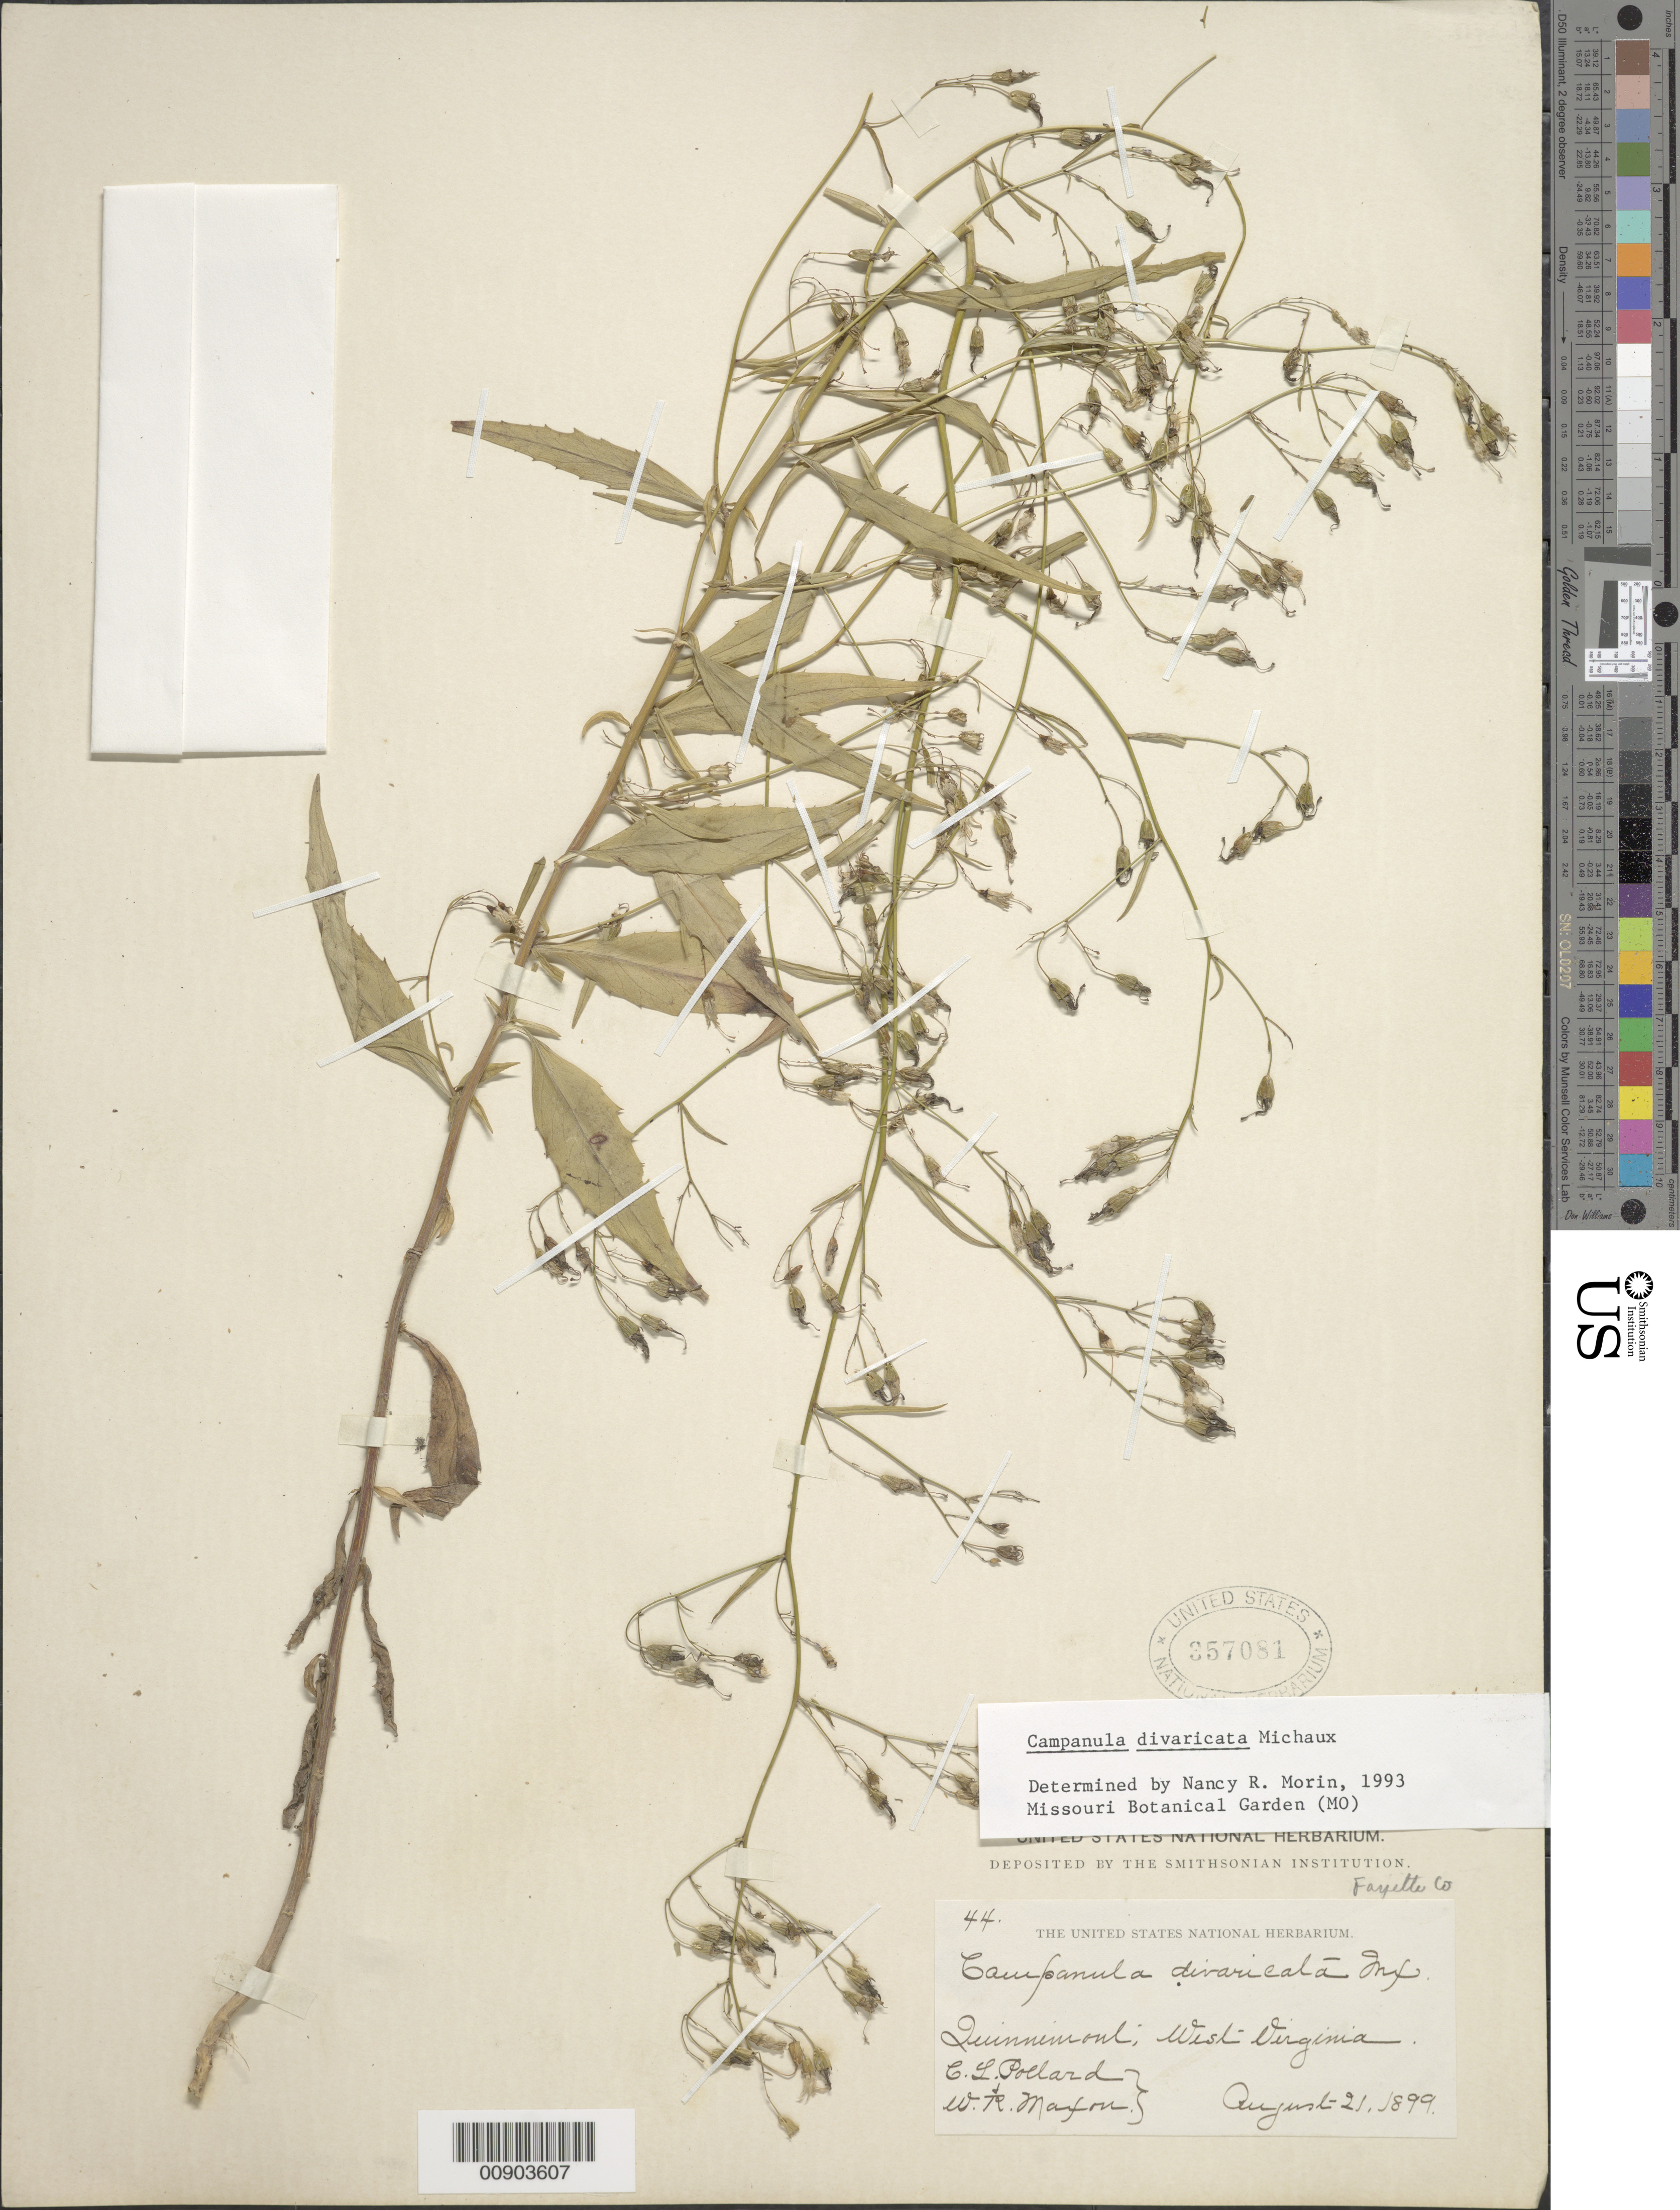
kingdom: Plantae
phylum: Tracheophyta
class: Magnoliopsida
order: Asterales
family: Campanulaceae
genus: Campanula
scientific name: Campanula divaricata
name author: Michx.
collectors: C. L. Pollard & W. R. Maxon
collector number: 44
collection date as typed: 21 Aug 1899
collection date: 1899-08-21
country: United States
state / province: West Virginia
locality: Quinnimont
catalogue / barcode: US 357081